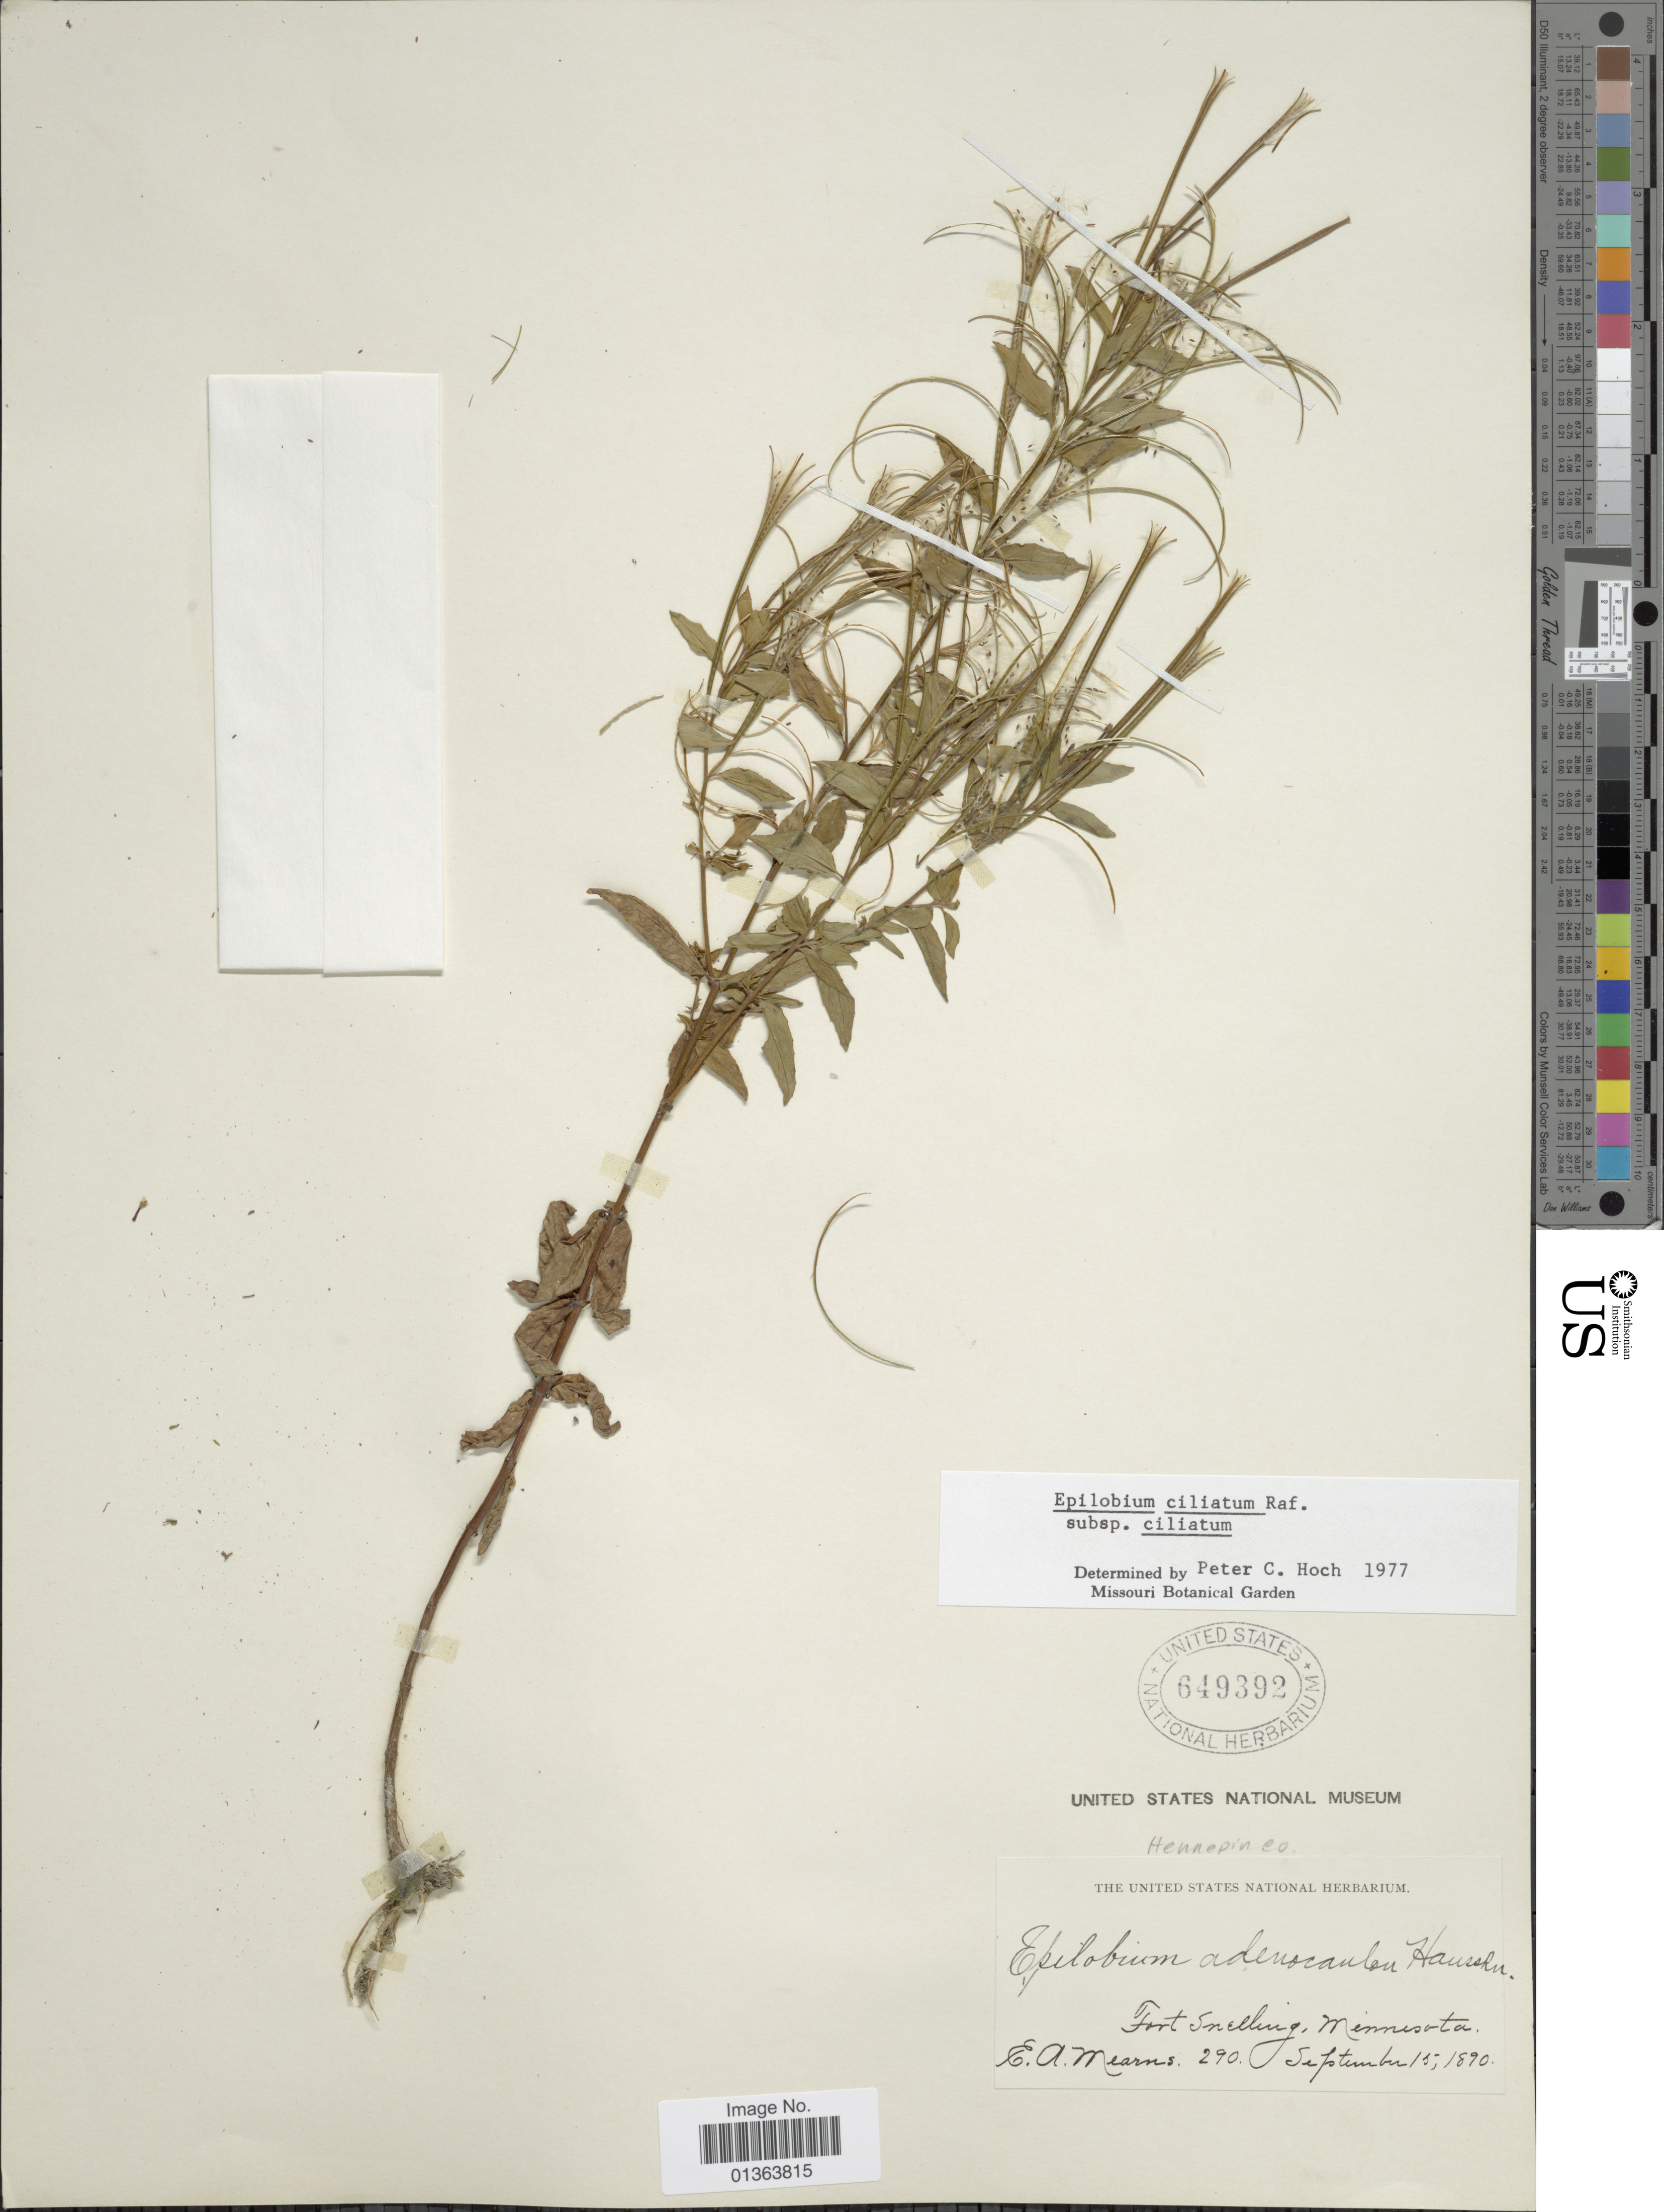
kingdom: Plantae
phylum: Tracheophyta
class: Magnoliopsida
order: Myrtales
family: Onagraceae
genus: Epilobium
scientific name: Epilobium ciliatum subsp. ciliatum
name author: Raf.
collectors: E. A. Mearns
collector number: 290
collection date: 1890-09-15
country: United States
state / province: Minnesota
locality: Fort Snelling.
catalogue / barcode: US 649392